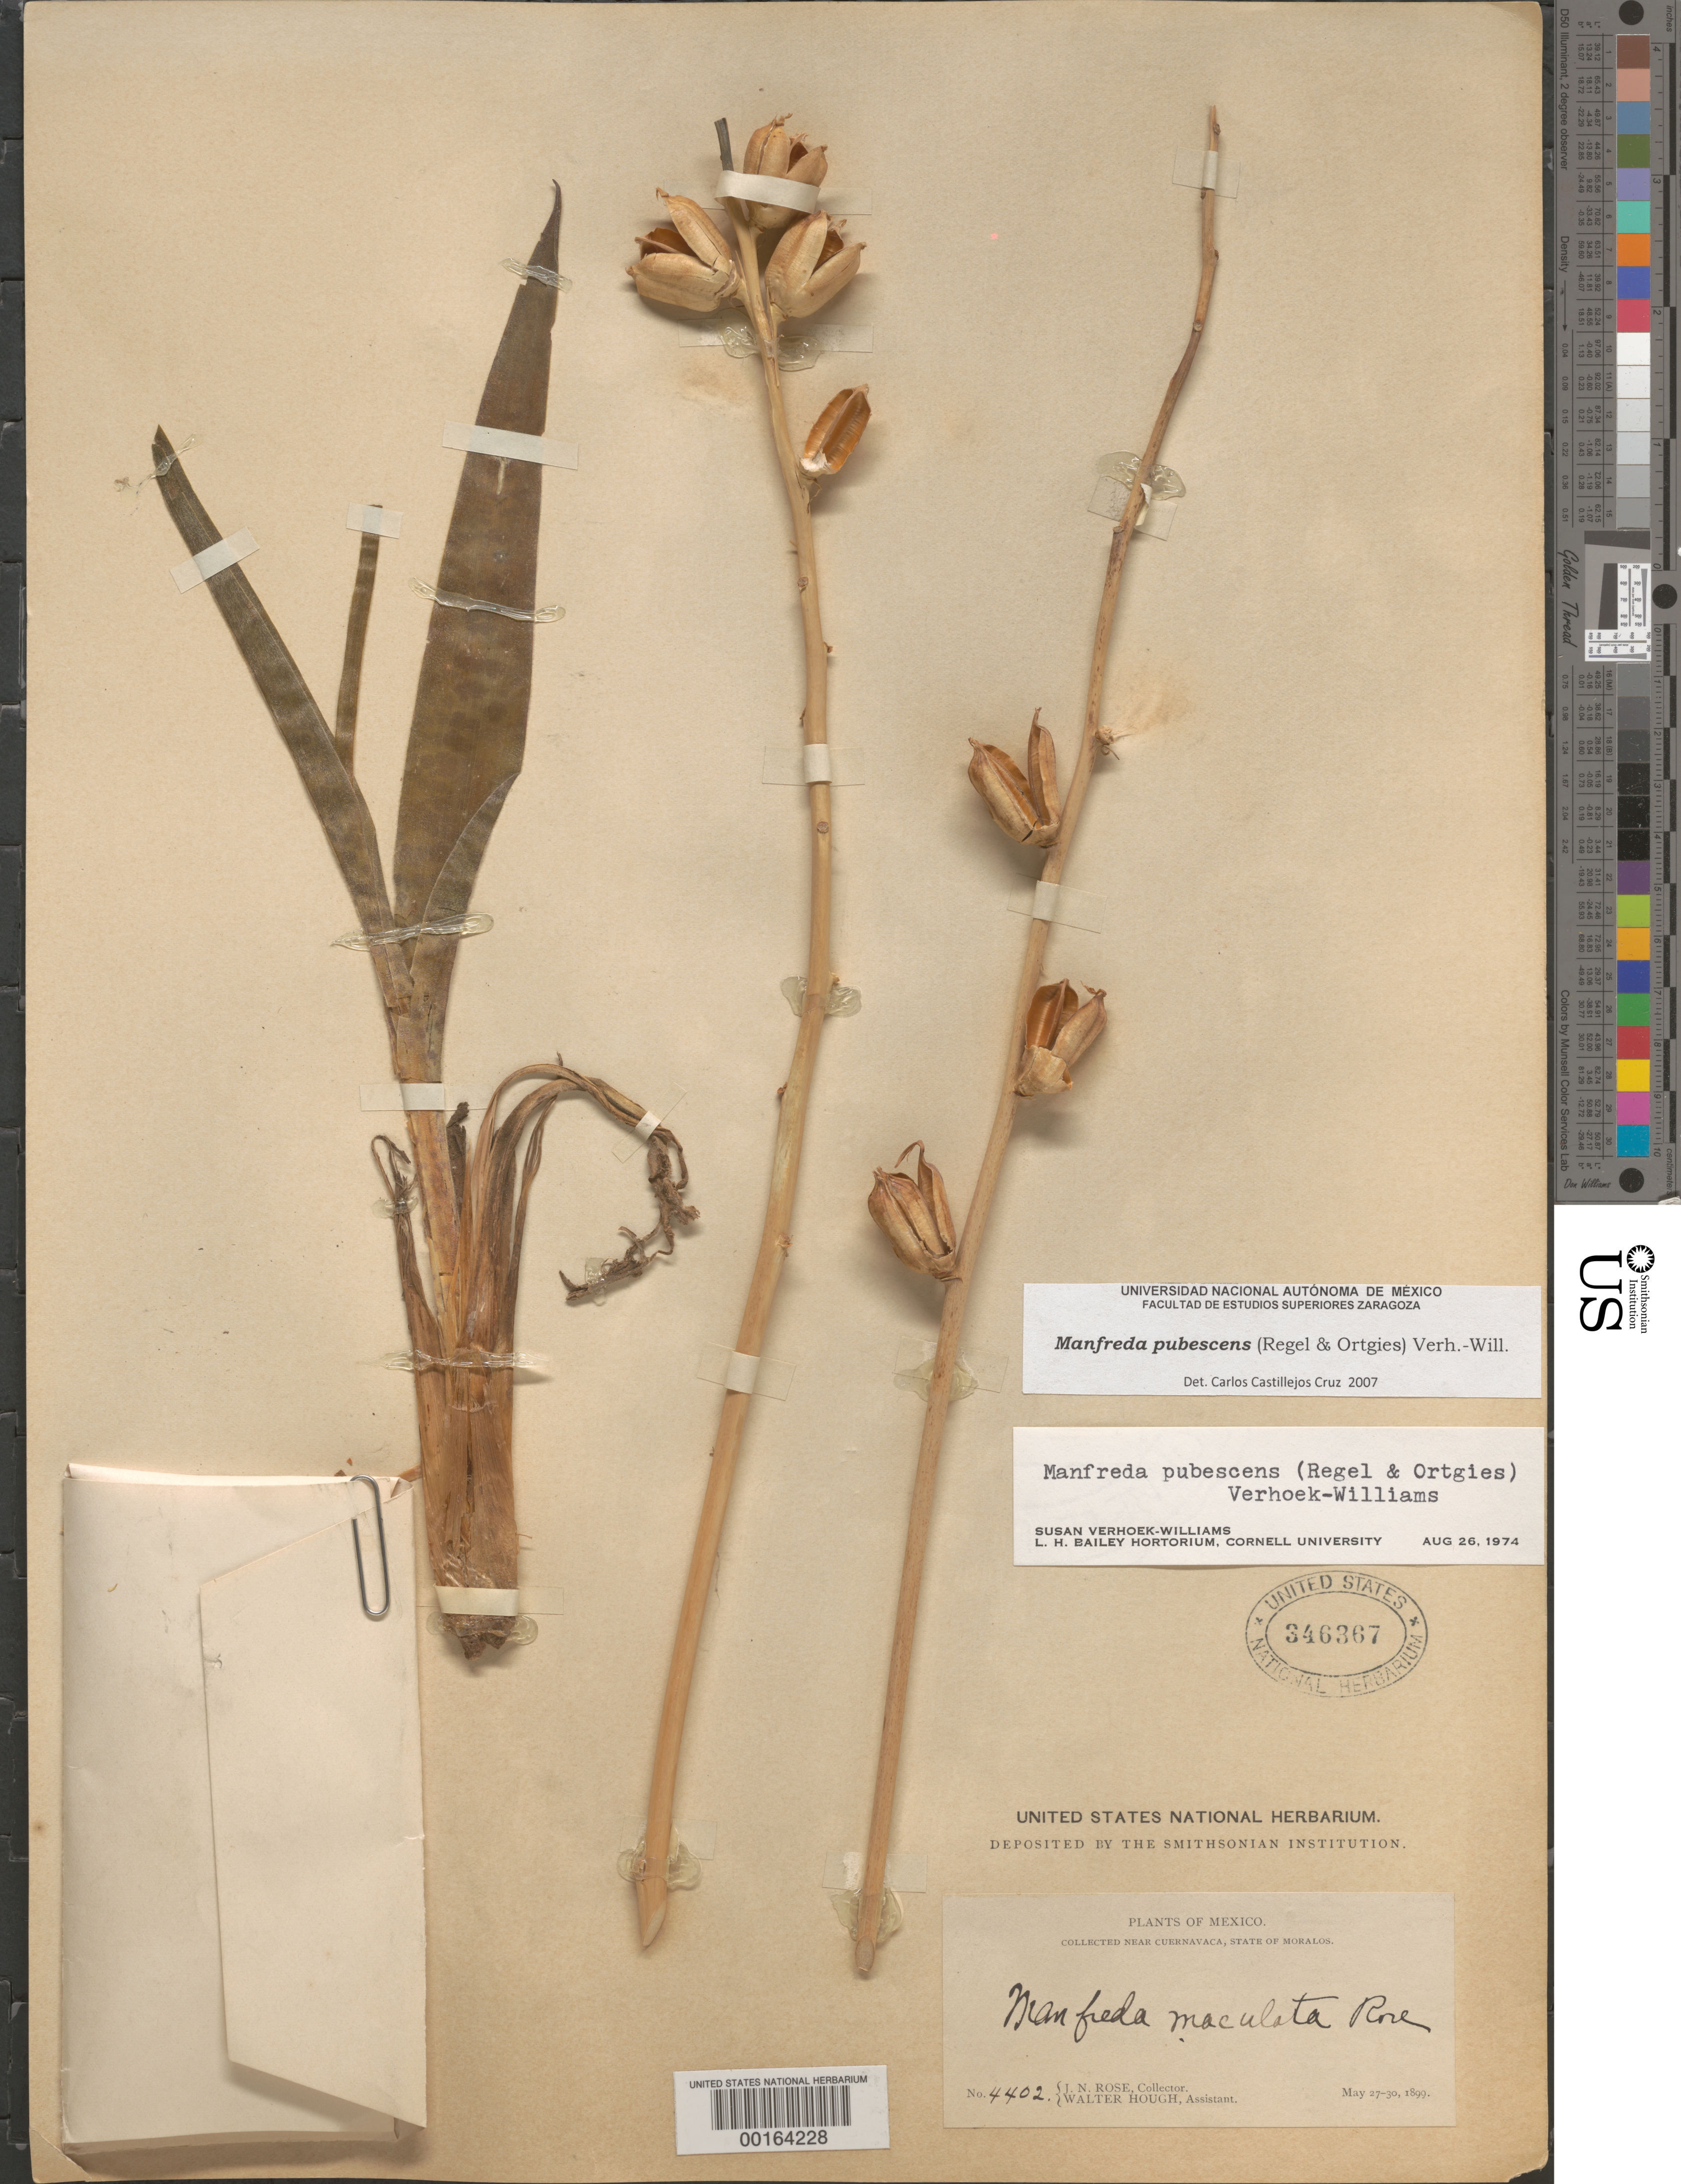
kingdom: Plantae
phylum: Tracheophyta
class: Liliopsida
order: Asparagales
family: Asparagaceae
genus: Manfreda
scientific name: Manfreda rubescens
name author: Rose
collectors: J. N. Rose & W. Hough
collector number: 4402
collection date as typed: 27 May 1899 to 30 May 1899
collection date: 1899-05-27/1899-05-30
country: Mexico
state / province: Morelos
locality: Near Cuernavaca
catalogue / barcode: US 346367